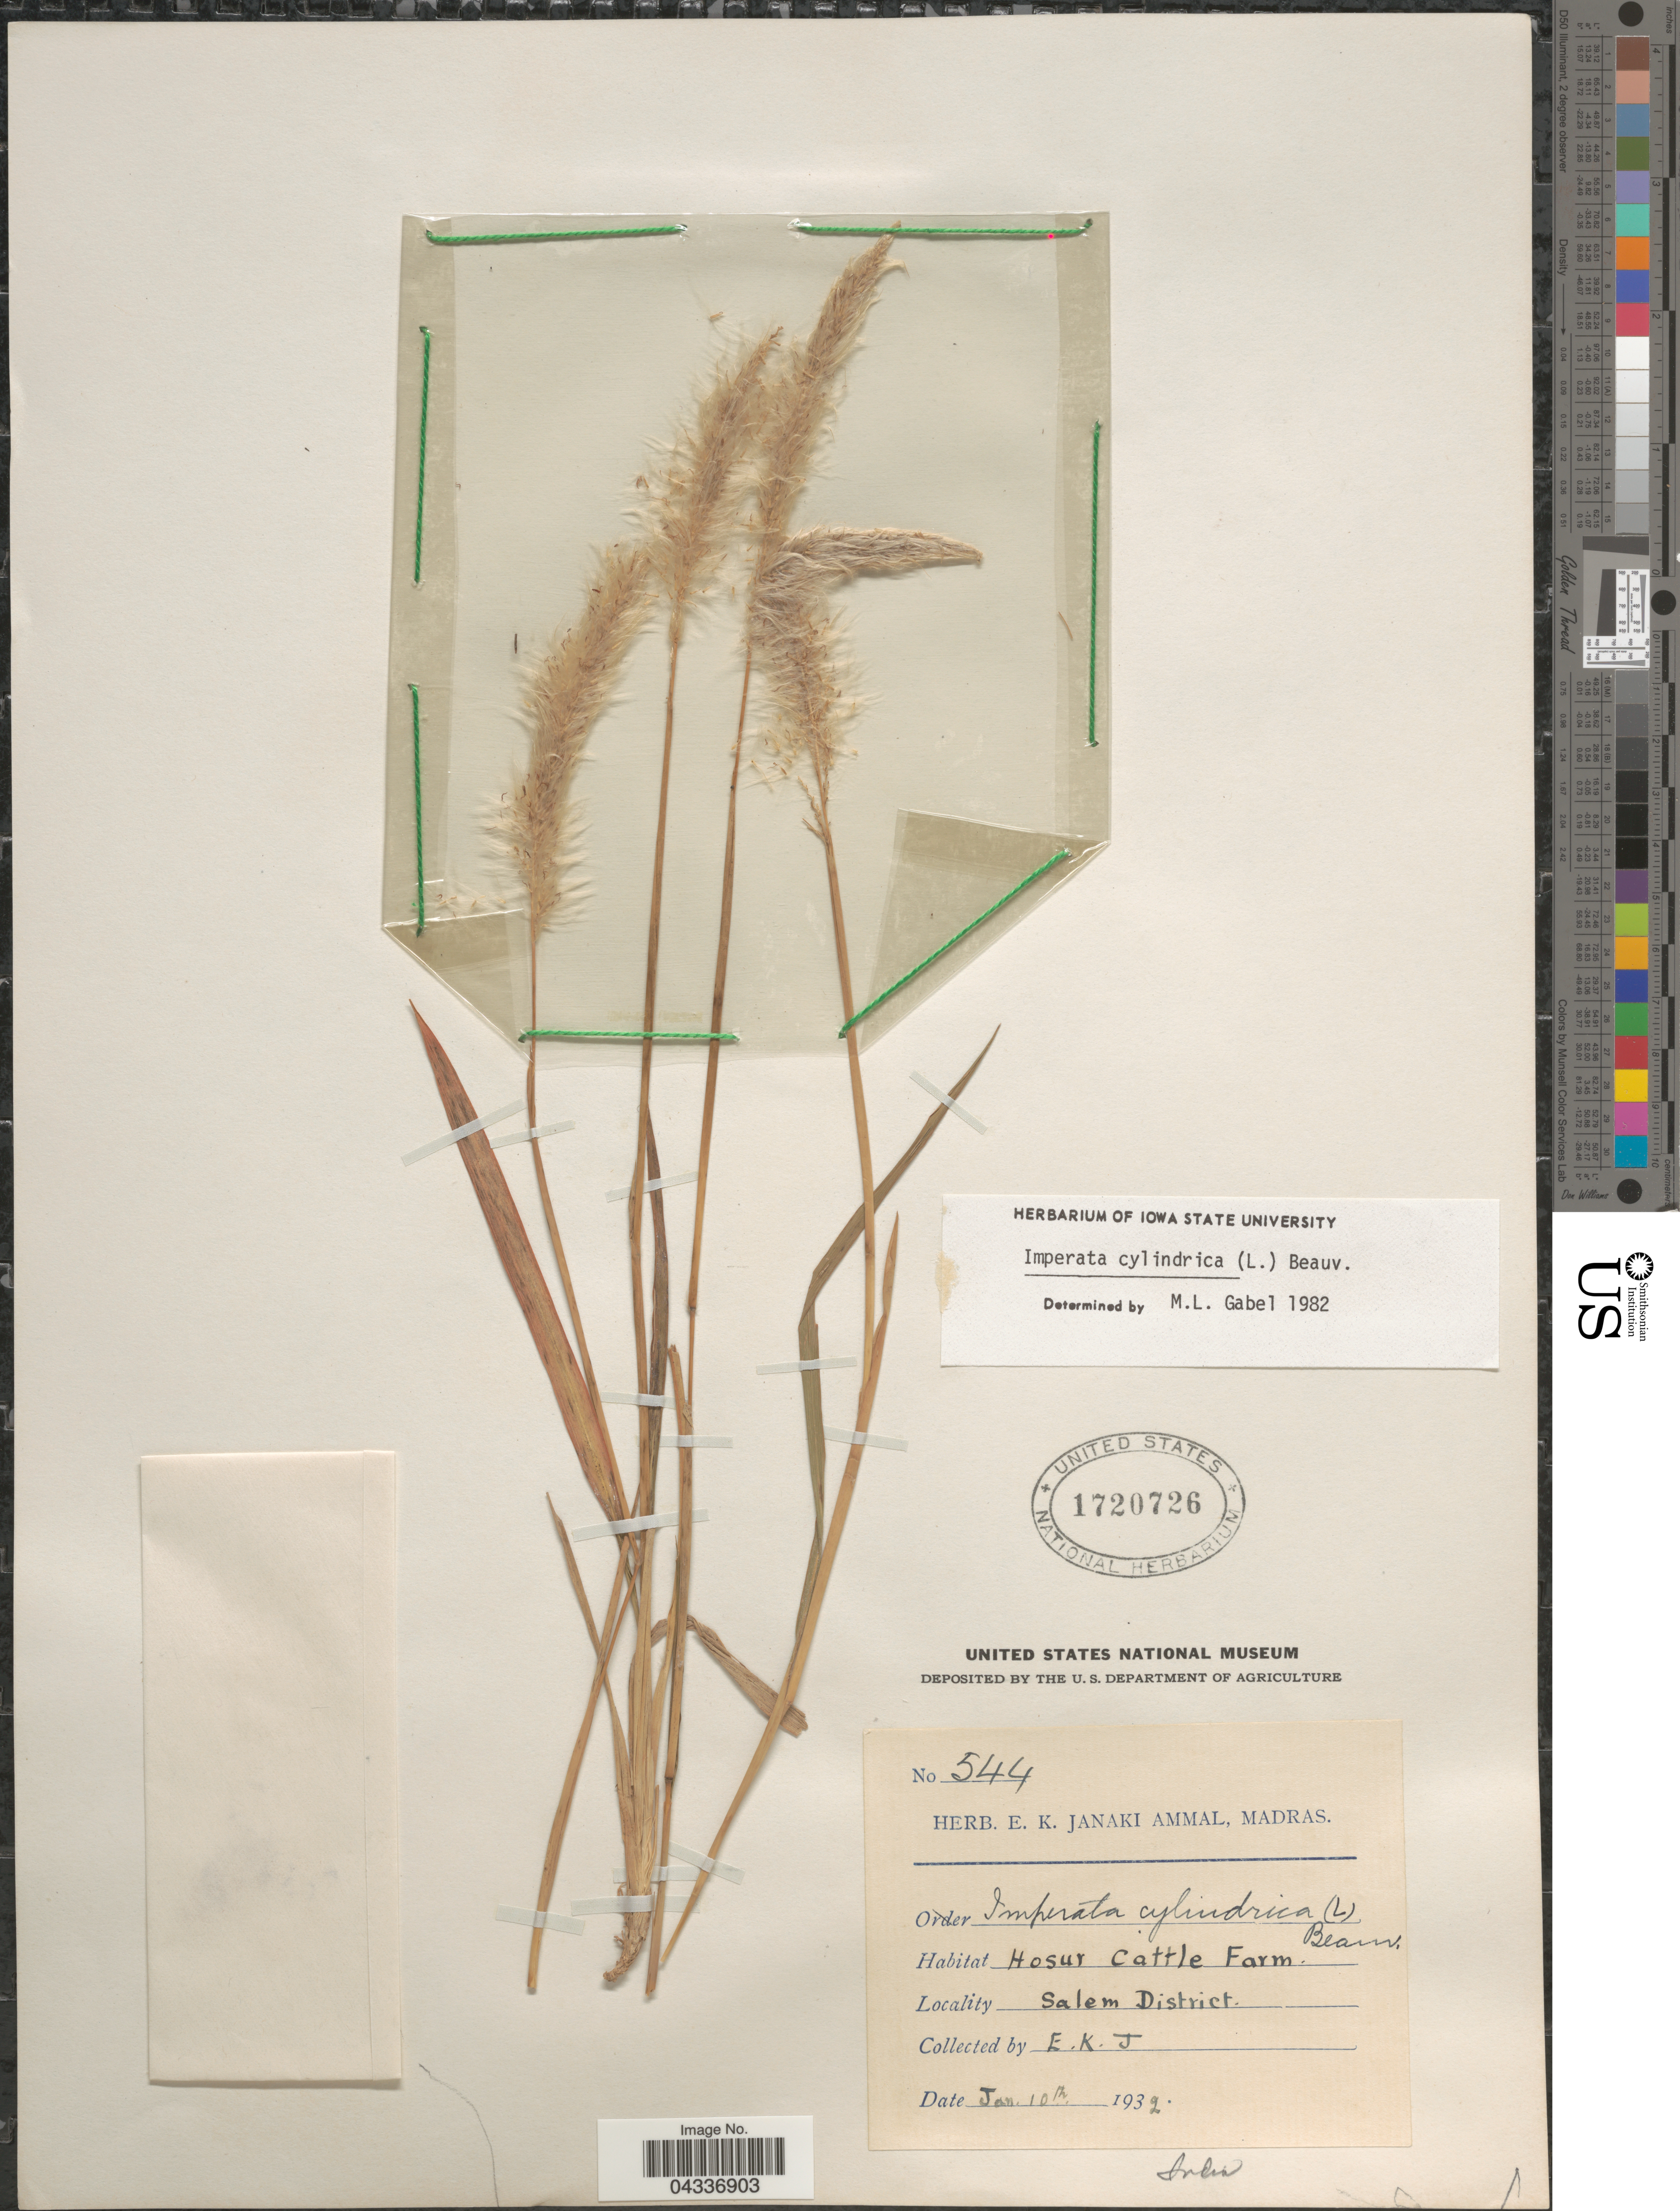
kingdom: Plantae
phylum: Tracheophyta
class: Liliopsida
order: Poales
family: Poaceae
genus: Imperata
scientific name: Imperata cylindrica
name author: (L.) P. Beauv.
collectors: E. Janaki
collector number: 544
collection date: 1932-01-10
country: India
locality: Hosur Cattle Farm. Salem District.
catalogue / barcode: US 1720726